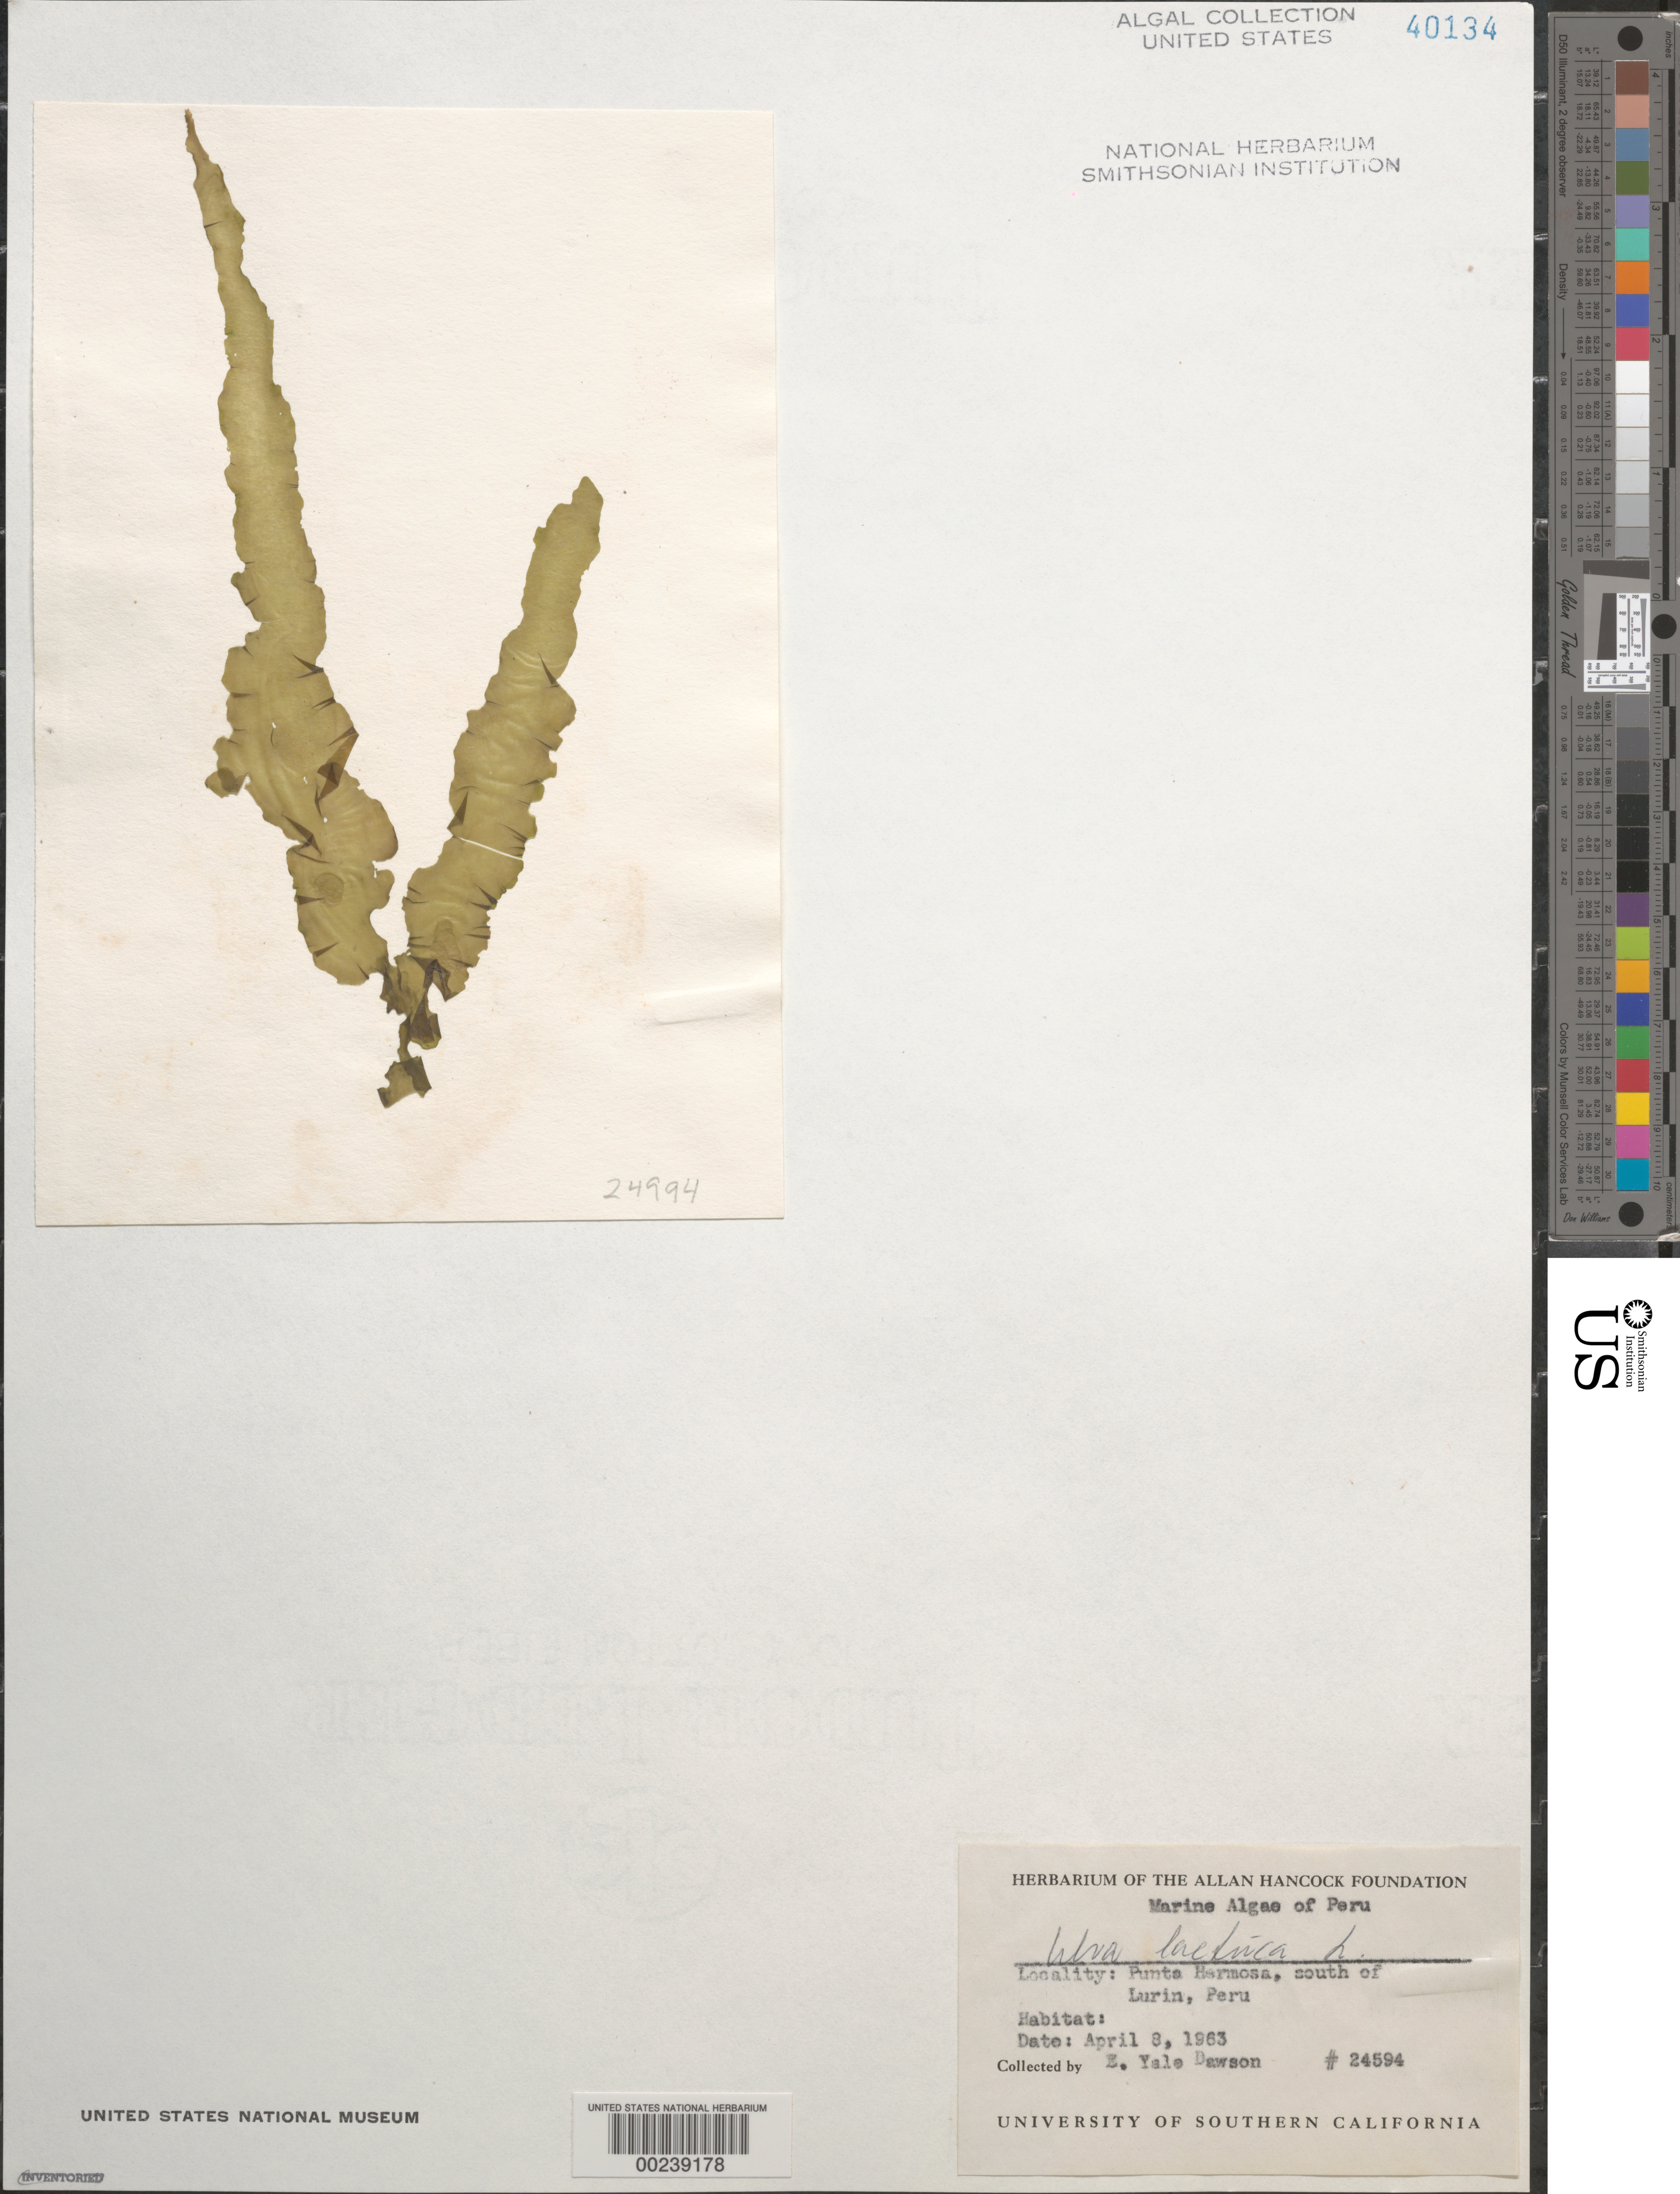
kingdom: Plantae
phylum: Chlorophyta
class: Ulvophyceae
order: Ulvales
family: Ulvaceae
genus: Ulva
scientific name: Ulva lactuca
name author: L.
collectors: E. Y. Dawson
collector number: EYD 24594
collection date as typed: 08 Apr 1963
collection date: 1963-04-08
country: Peru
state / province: Lima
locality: Punta hermosa, south of lurin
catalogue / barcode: US 40134